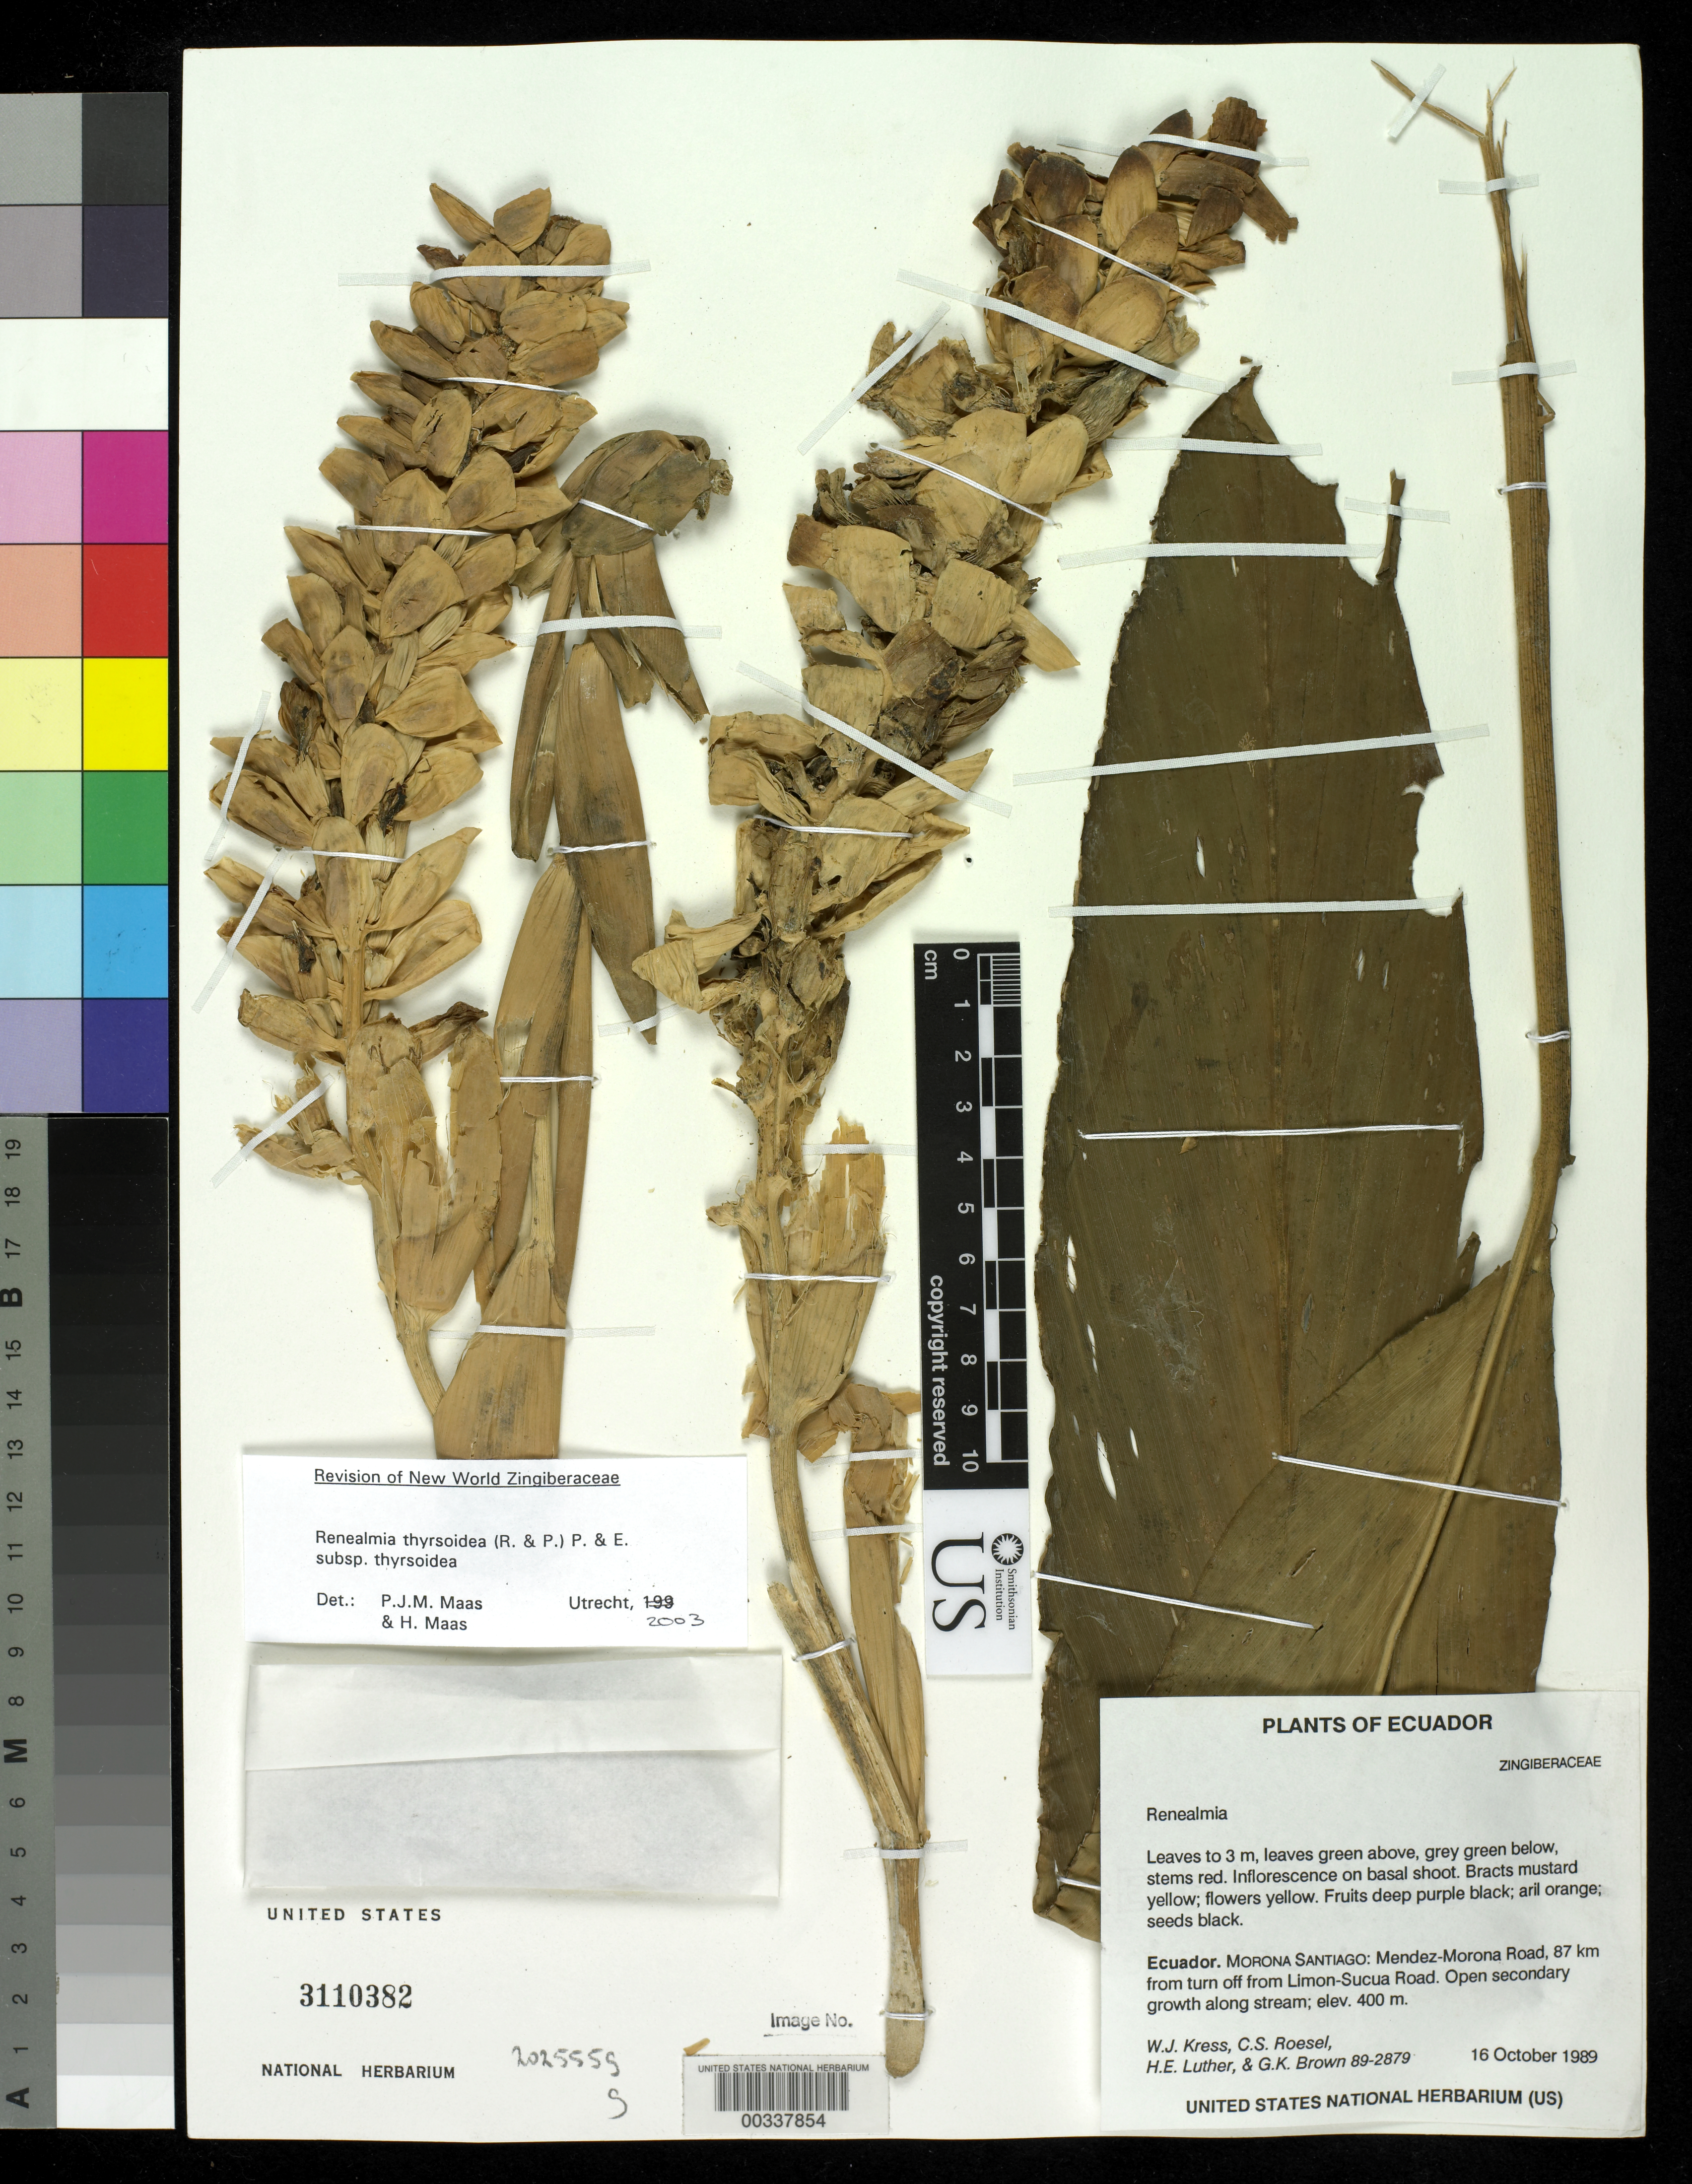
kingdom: Plantae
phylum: Tracheophyta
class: Liliopsida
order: Zingiberales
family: Zingiberaceae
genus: Renealmia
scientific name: Renealmia sp.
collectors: W. J. Kress, C. S. Roesel, Harry E. Luther & G. K. Brown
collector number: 89-2879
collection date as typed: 16 Oct 1989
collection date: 1989-10-16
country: Ecuador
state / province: Morona-Santiago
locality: Mendez-morona road, 87 km from turn of f from Limon-sucua road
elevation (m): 400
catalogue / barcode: US 3110382